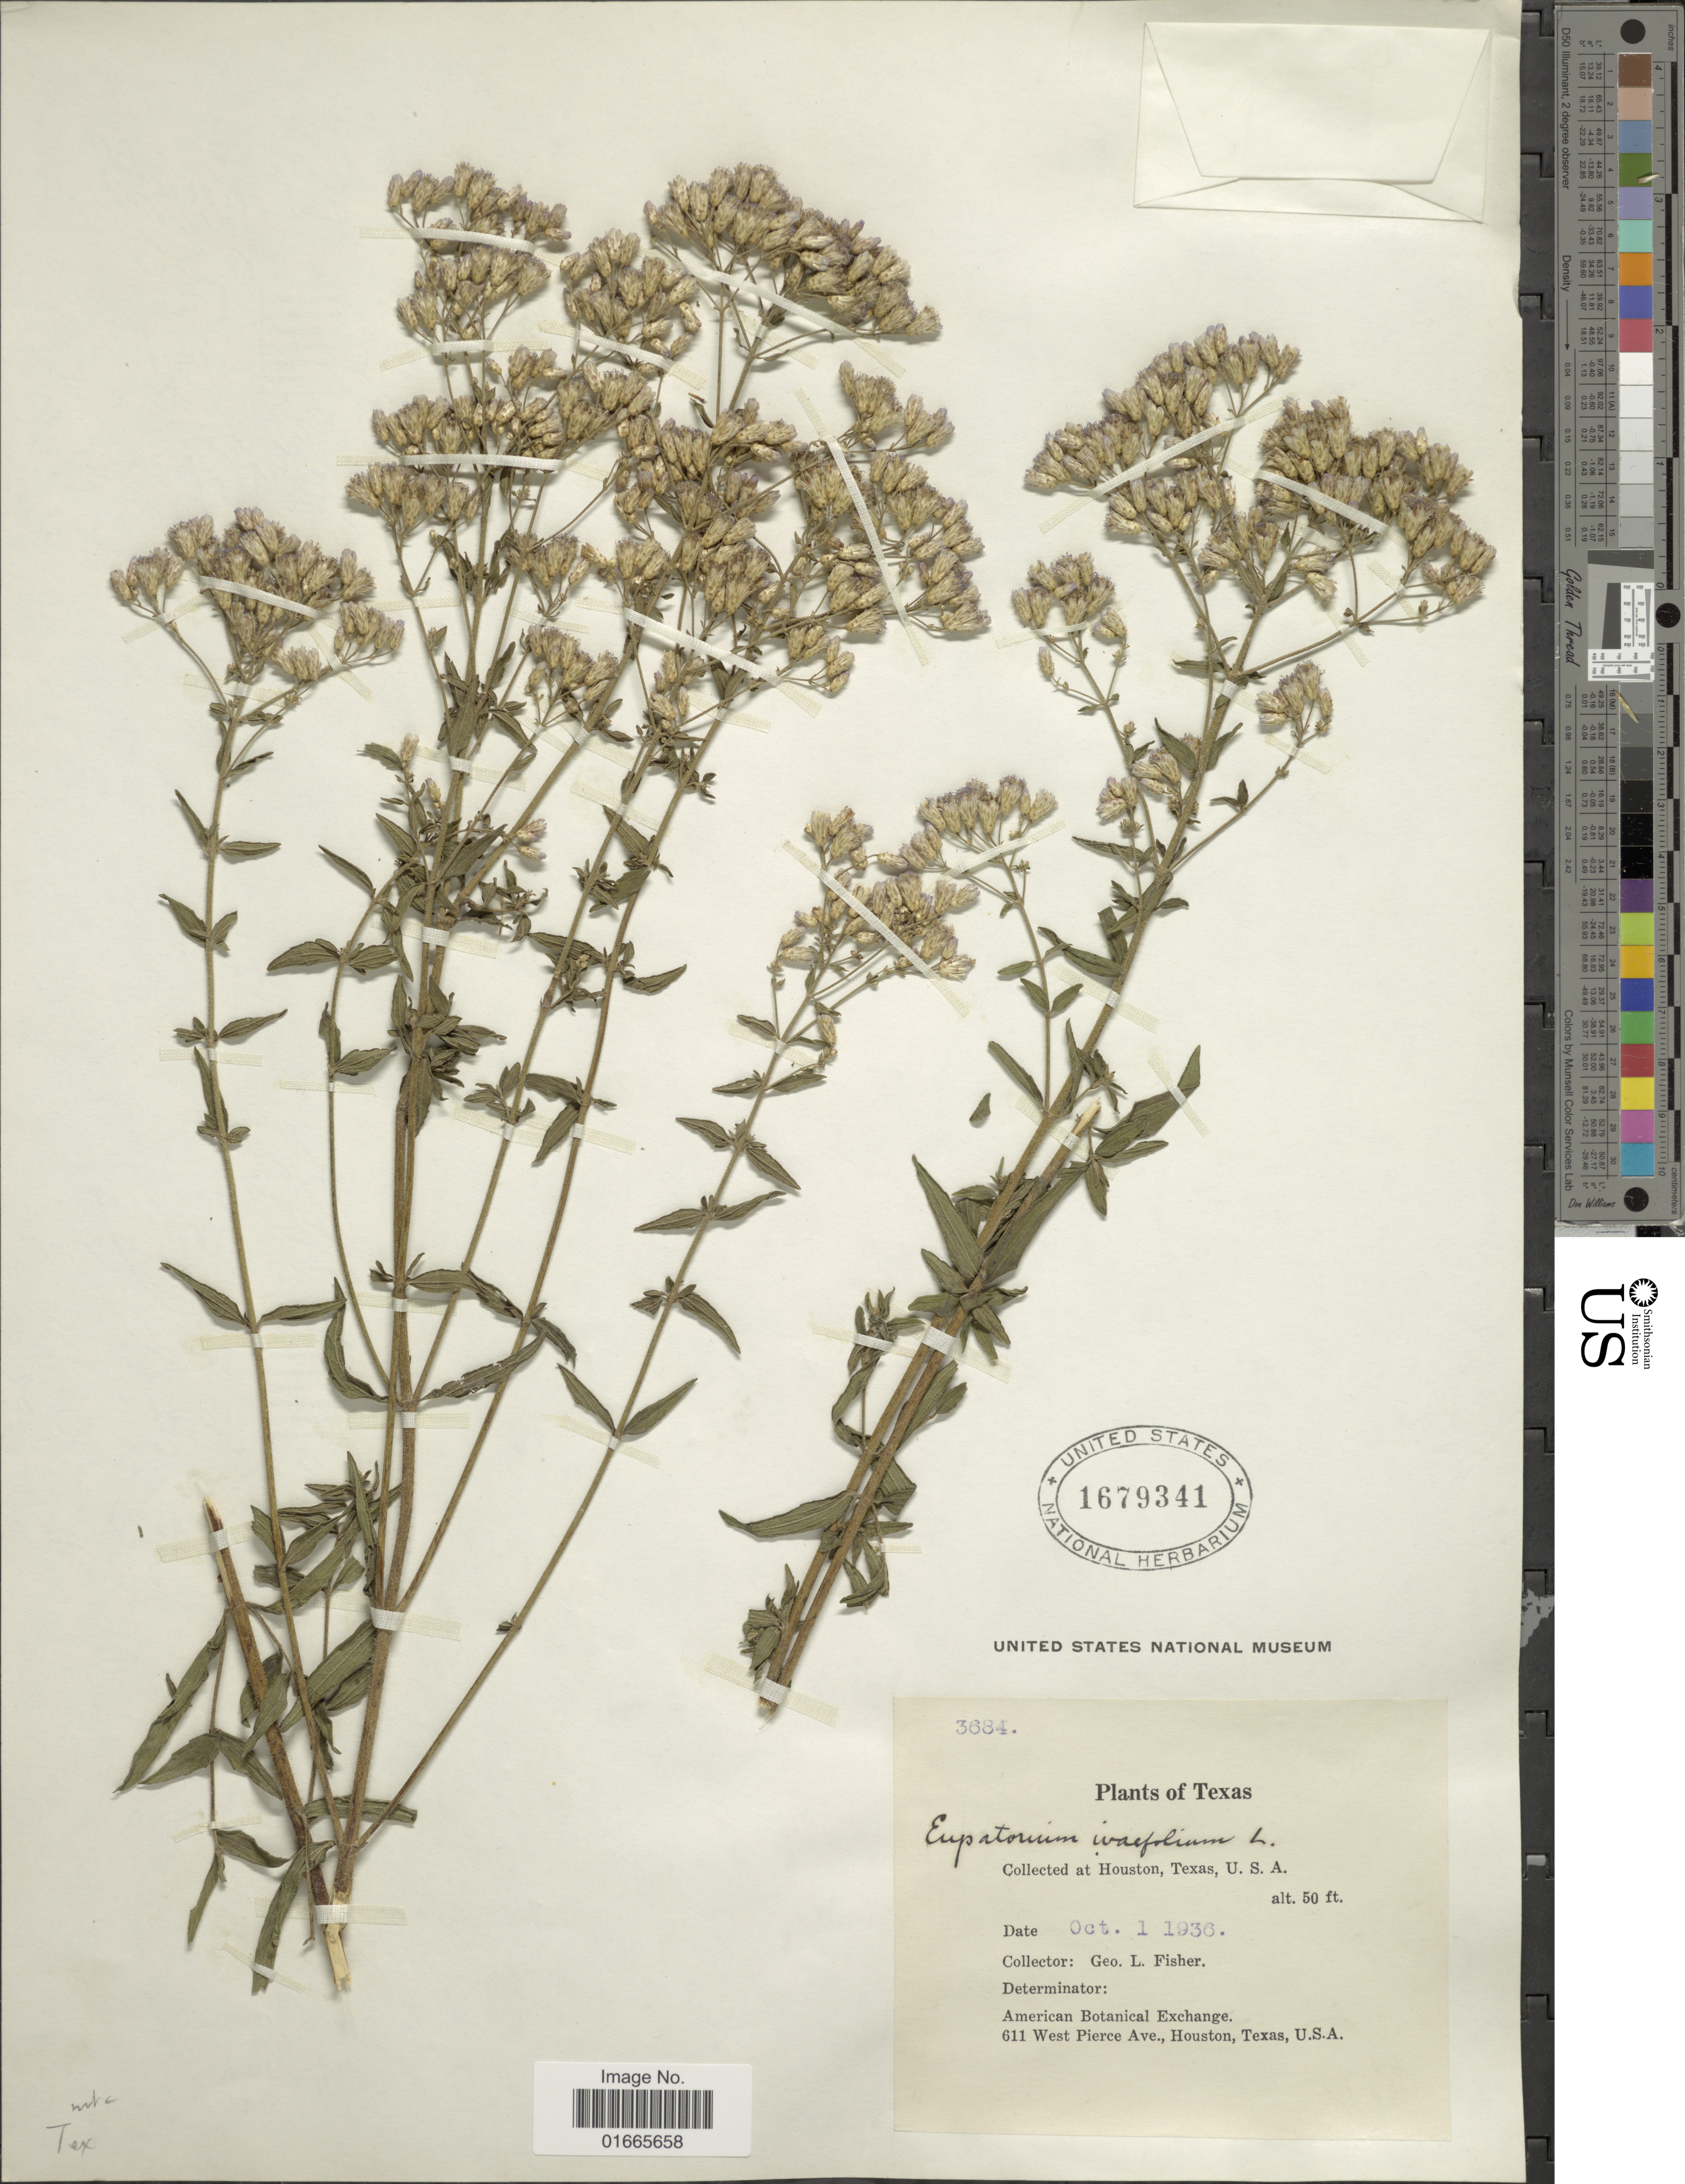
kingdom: Plantae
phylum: Tracheophyta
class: Magnoliopsida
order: Asterales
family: Asteraceae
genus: Chromolaena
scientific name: Chromolaena ivaefolia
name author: (L.) R.M. King & H. Rob.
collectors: G. L. Fisher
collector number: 3684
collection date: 1936-10-01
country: United States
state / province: Texas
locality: Houston, Texas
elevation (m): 15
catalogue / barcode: US 1679341